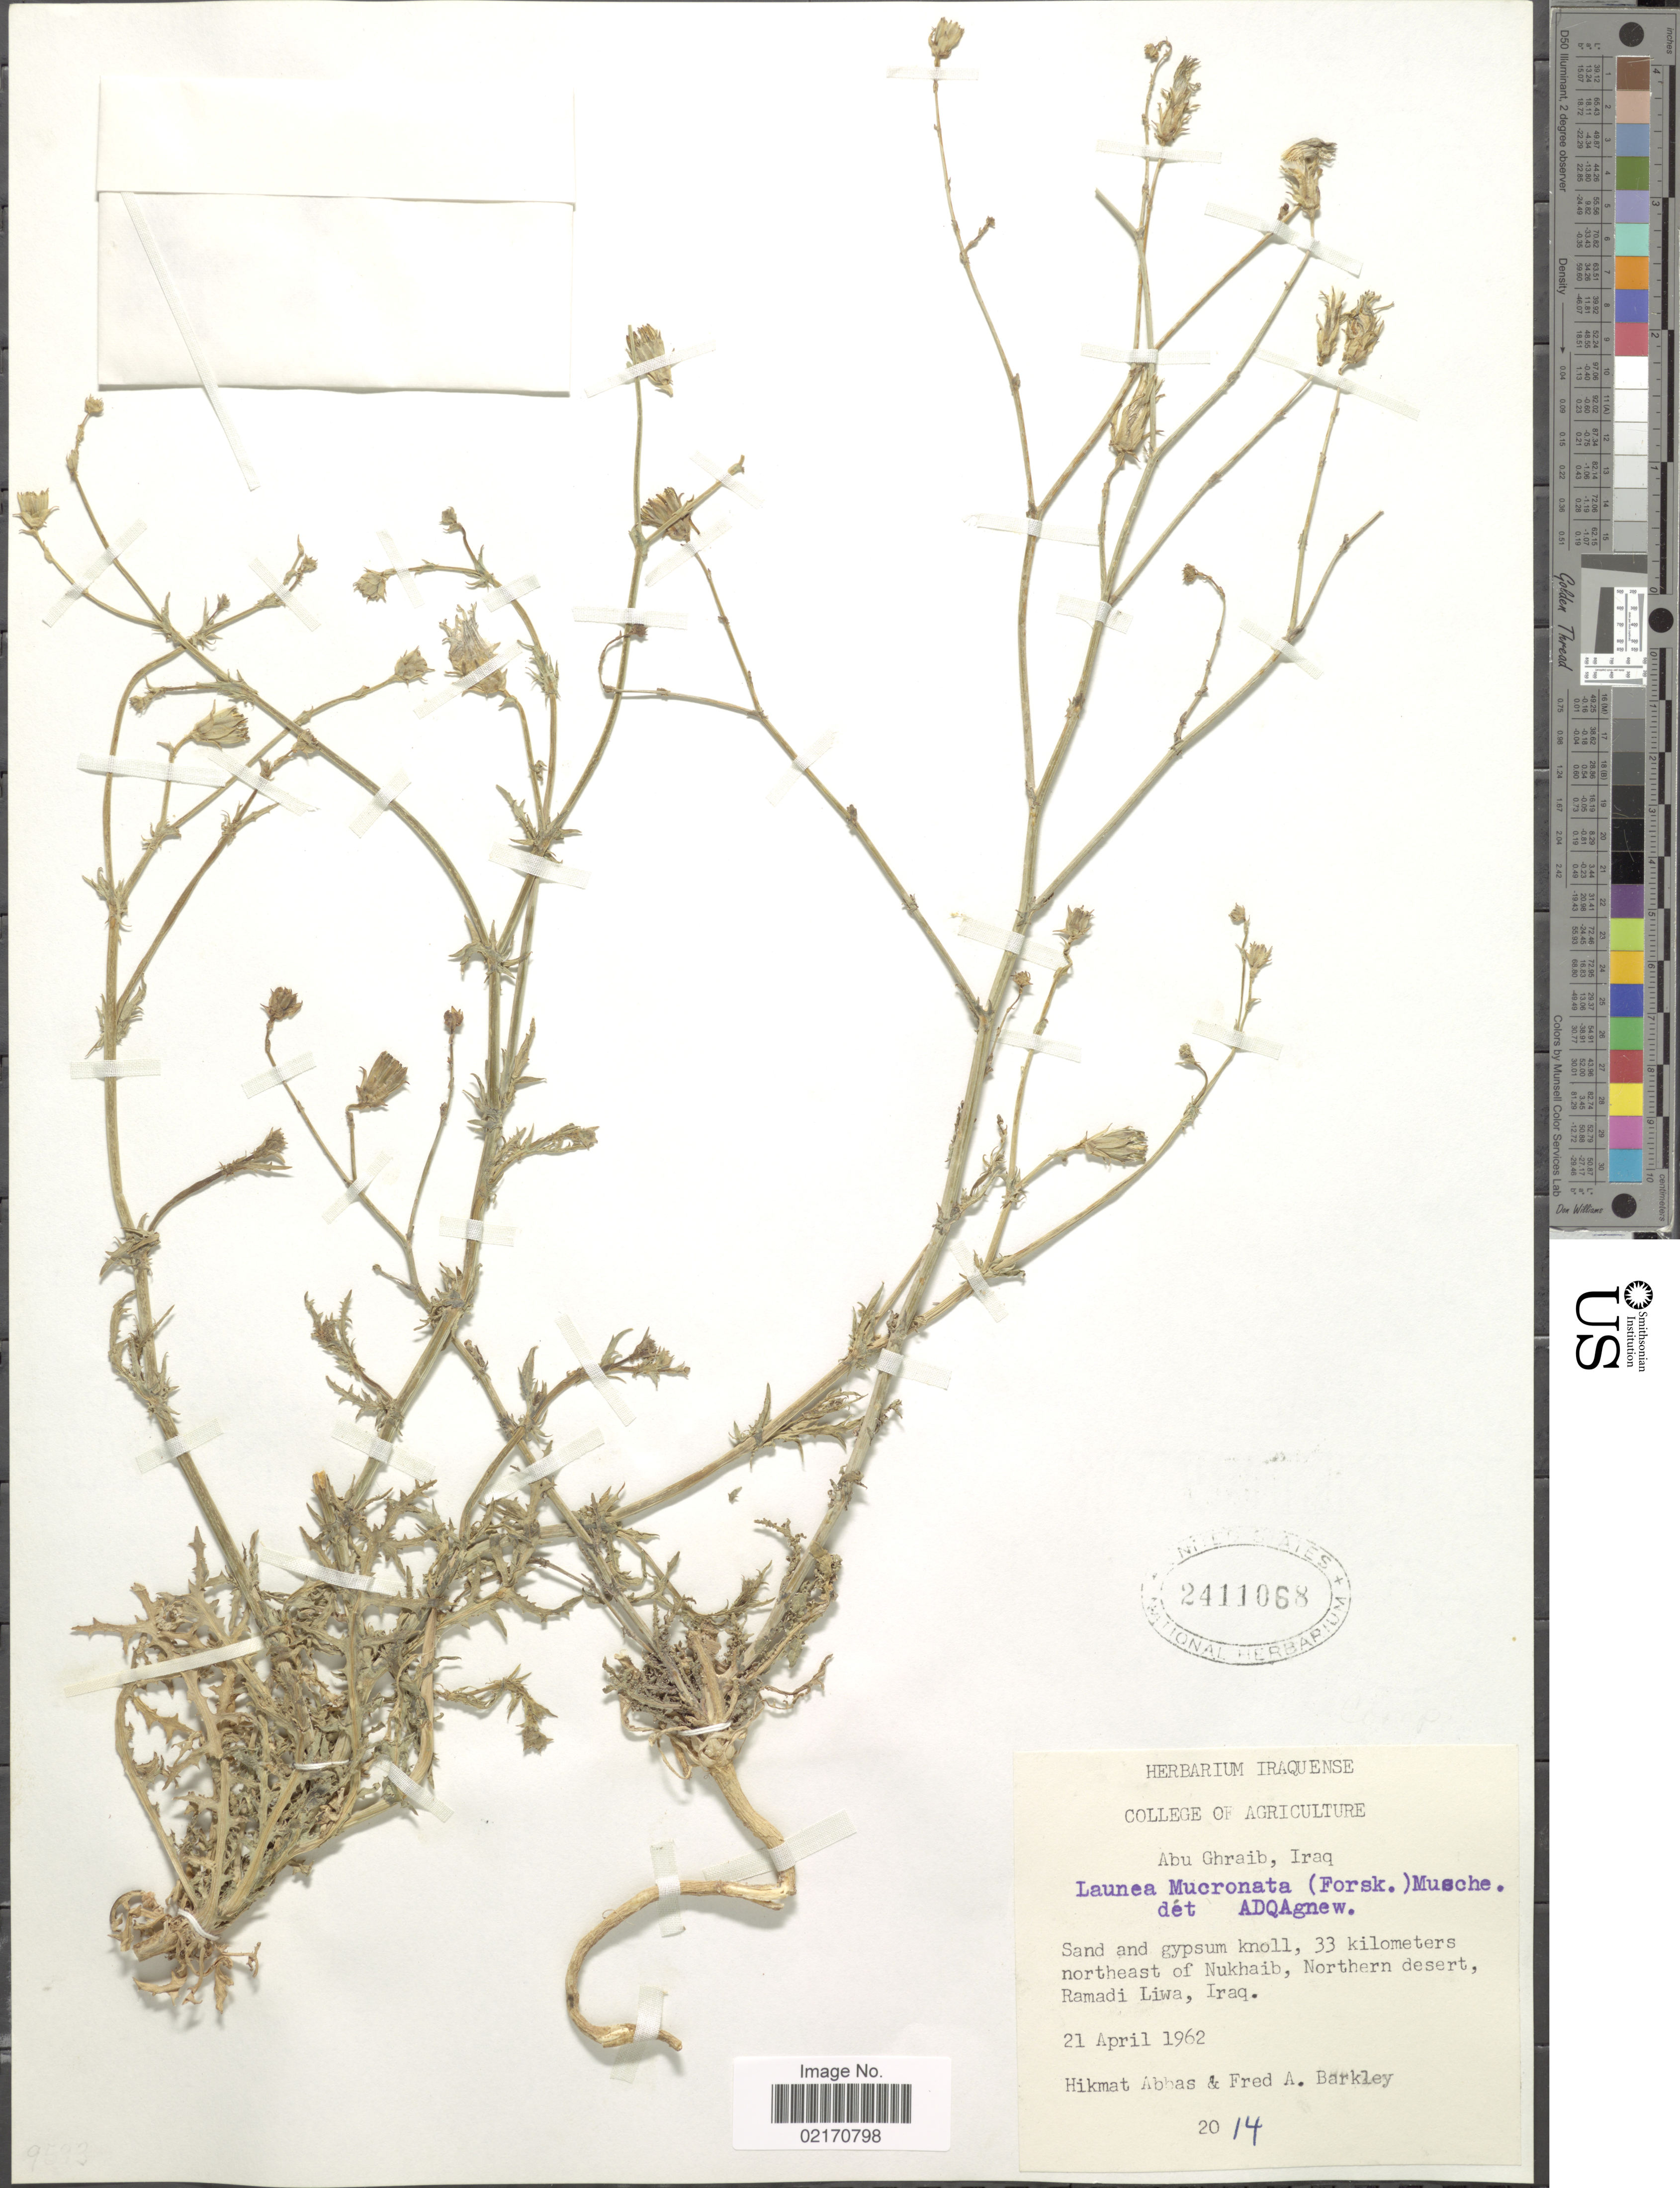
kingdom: Plantae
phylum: Tracheophyta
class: Magnoliopsida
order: Asterales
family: Asteraceae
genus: Launaea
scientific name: Launaea mucronata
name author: (Forssk.) Muschl.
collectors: H. Abbas & F. A. Barkley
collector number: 2014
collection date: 1962-04-21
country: Iraq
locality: Abu Ghraib, 33 kilometers northeast of Nukhaib, Northern Desert, Ramadi Liwa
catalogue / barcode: US 2411068